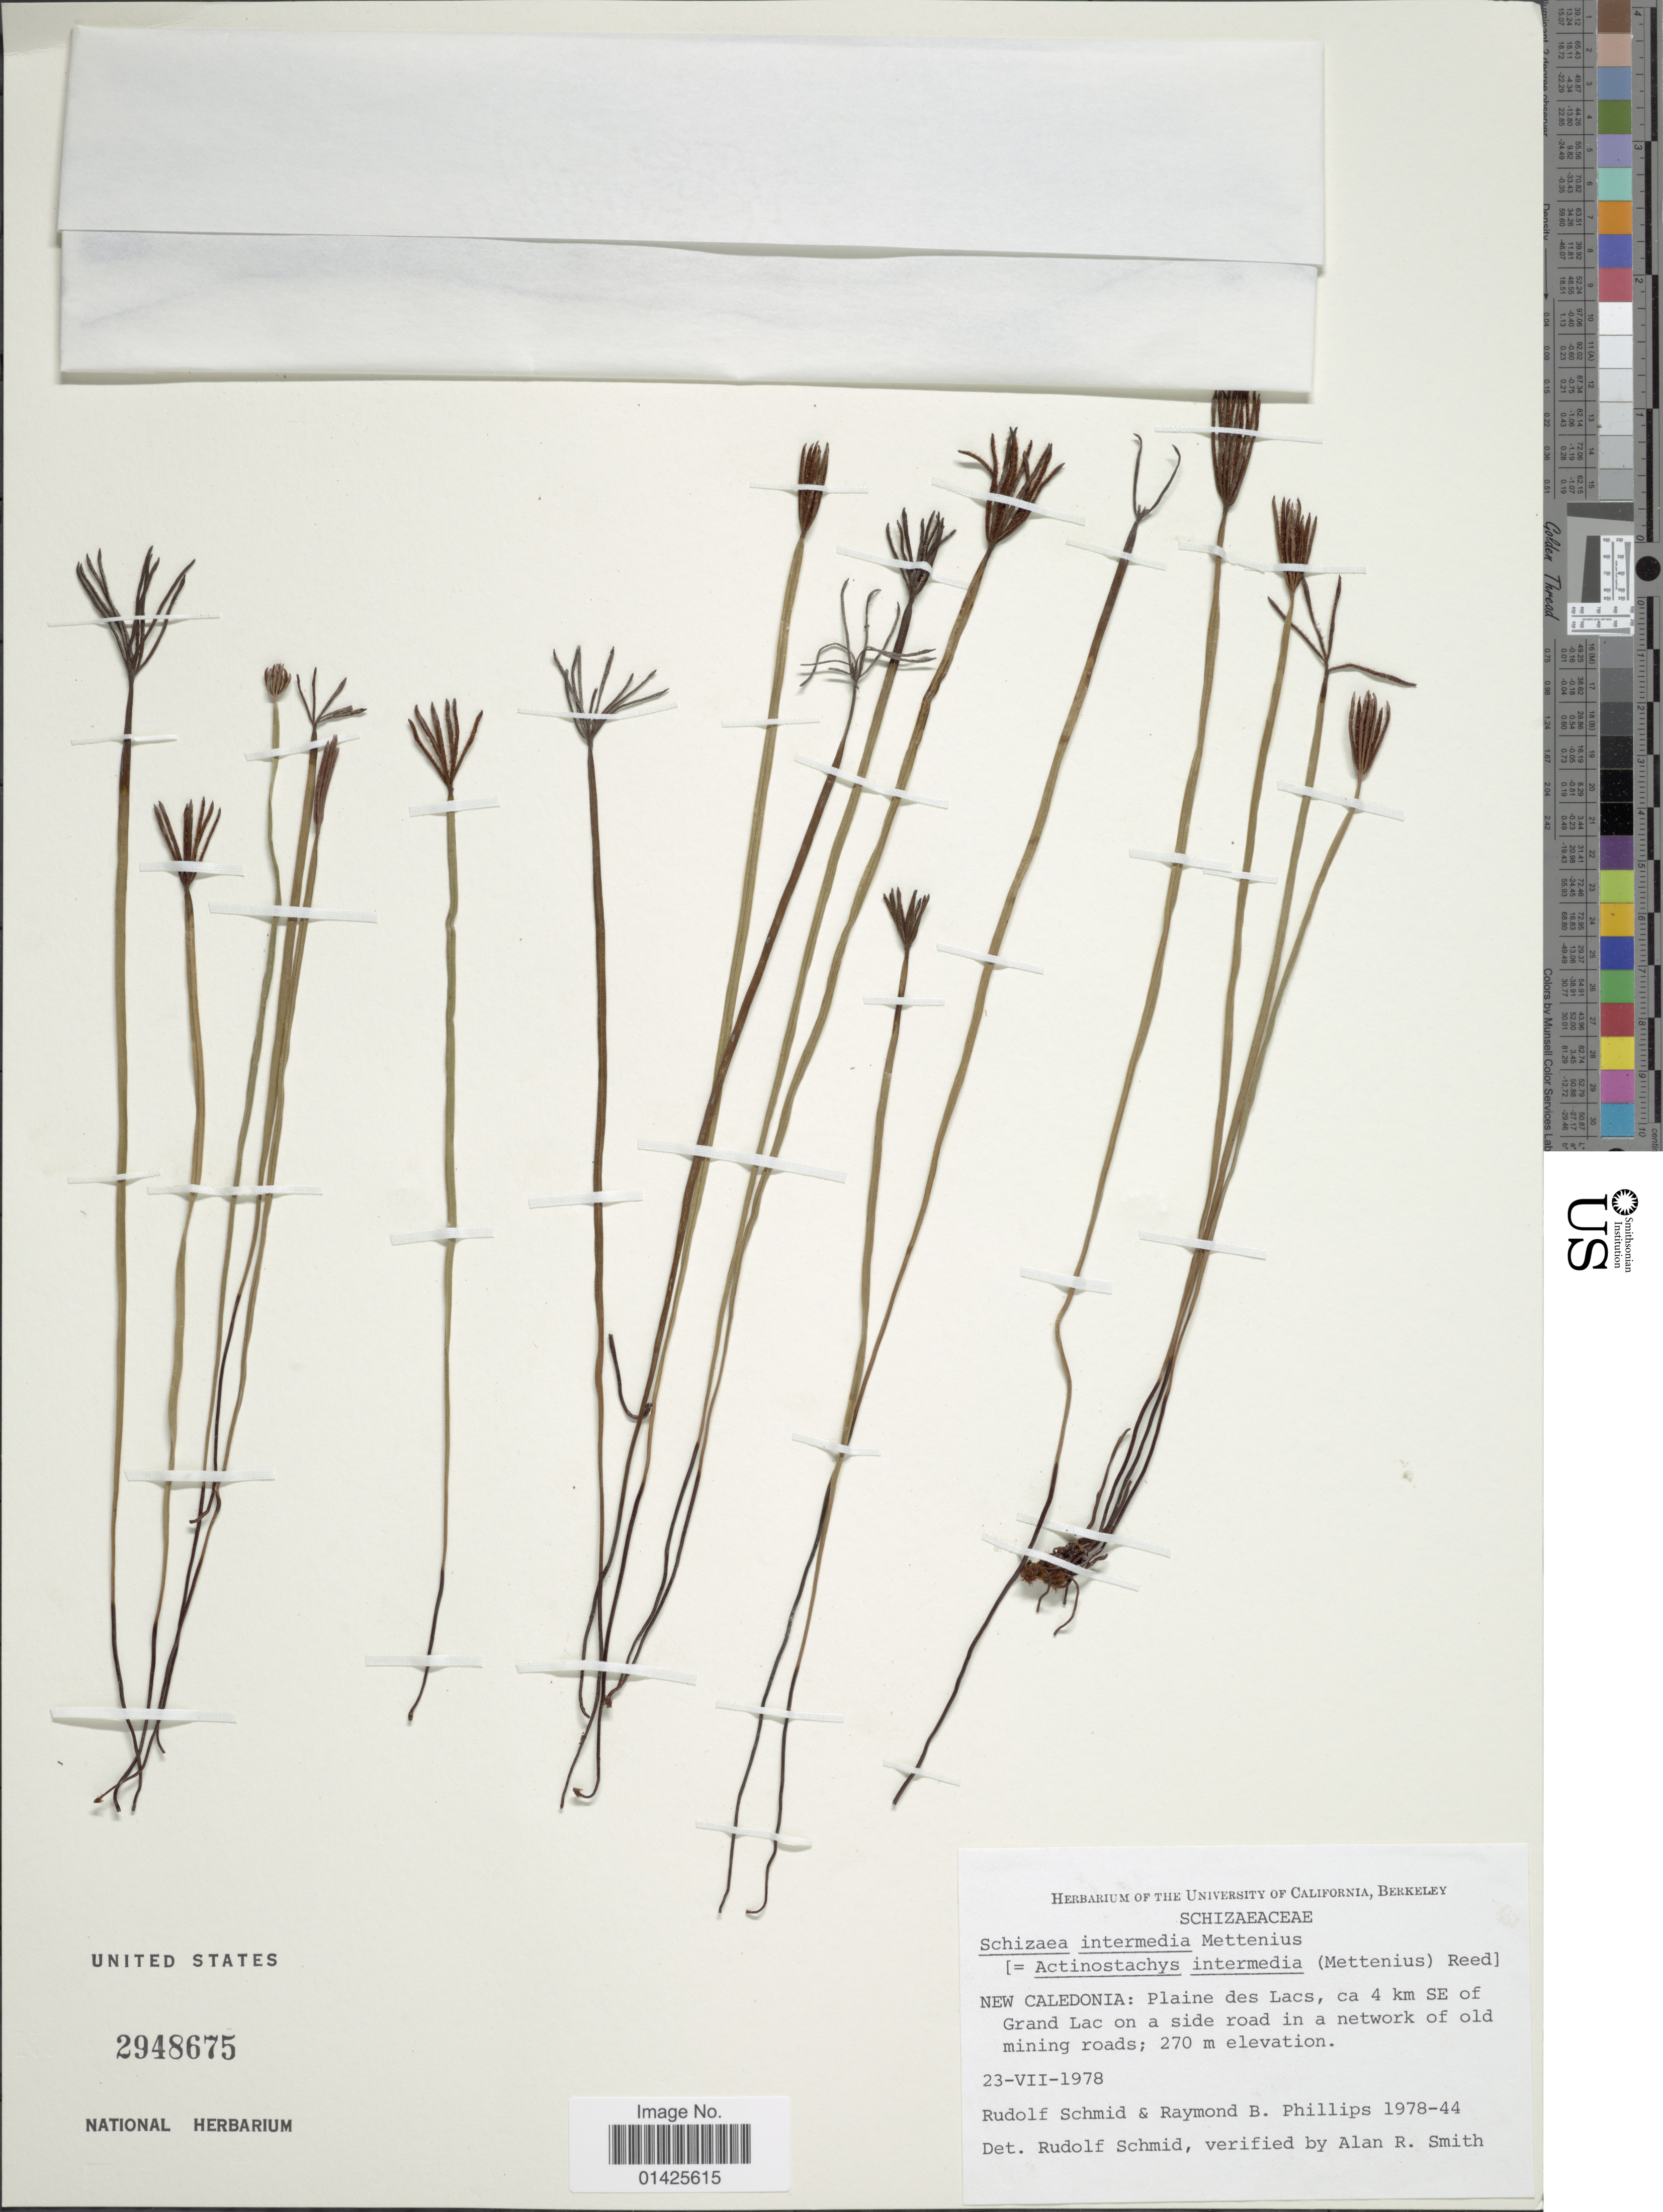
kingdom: Plantae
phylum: Tracheophyta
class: Polypodiopsida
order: Schizaeales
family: Schizaeaceae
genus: Actinostachys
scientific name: Actinostachys intermedia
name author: (Mett.) C.F. Reed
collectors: R. Schmid & R. Phillips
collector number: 1978-44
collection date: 1978-07-23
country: New Caledonia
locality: Plaine des Lac, ca 4 km SE of Grand Lac on a side road in a network of old mining road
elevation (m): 270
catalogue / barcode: US 2948675